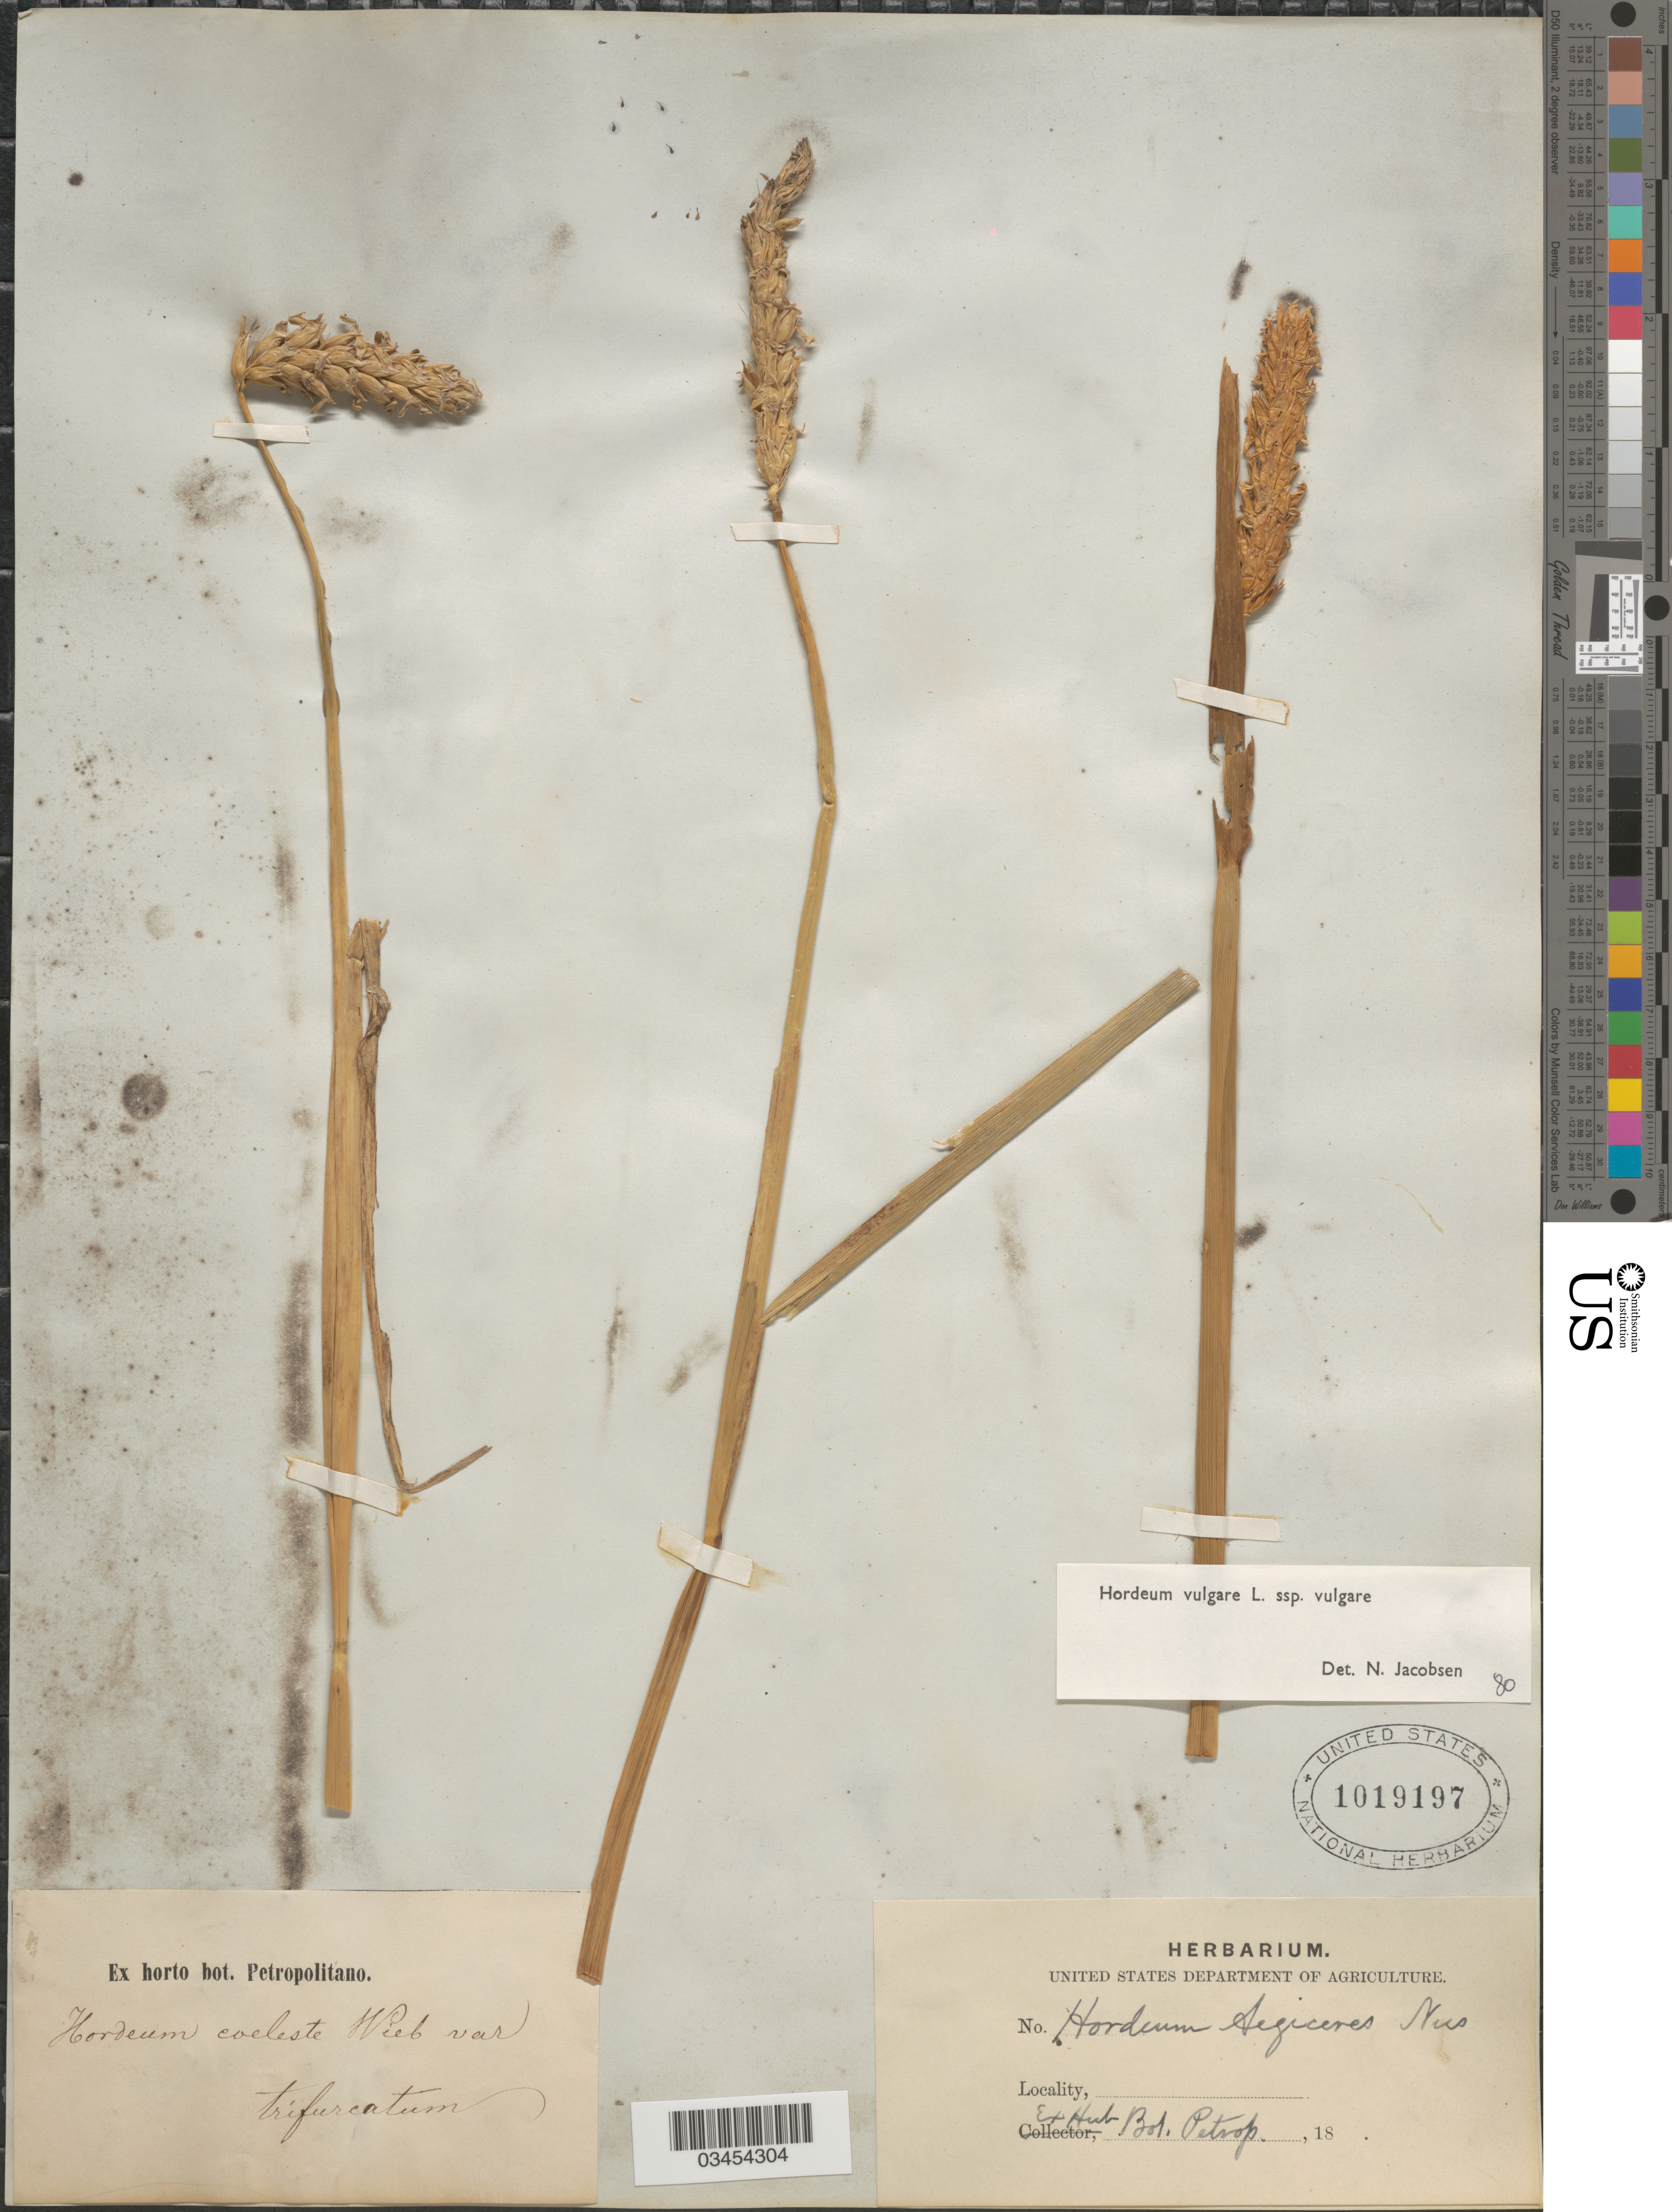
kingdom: Plantae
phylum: Tracheophyta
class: Liliopsida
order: Poales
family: Poaceae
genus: Hordeum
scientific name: Hordeum vulgare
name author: L.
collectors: ex Horto Bot. Petropolitano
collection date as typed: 18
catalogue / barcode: US 1019197